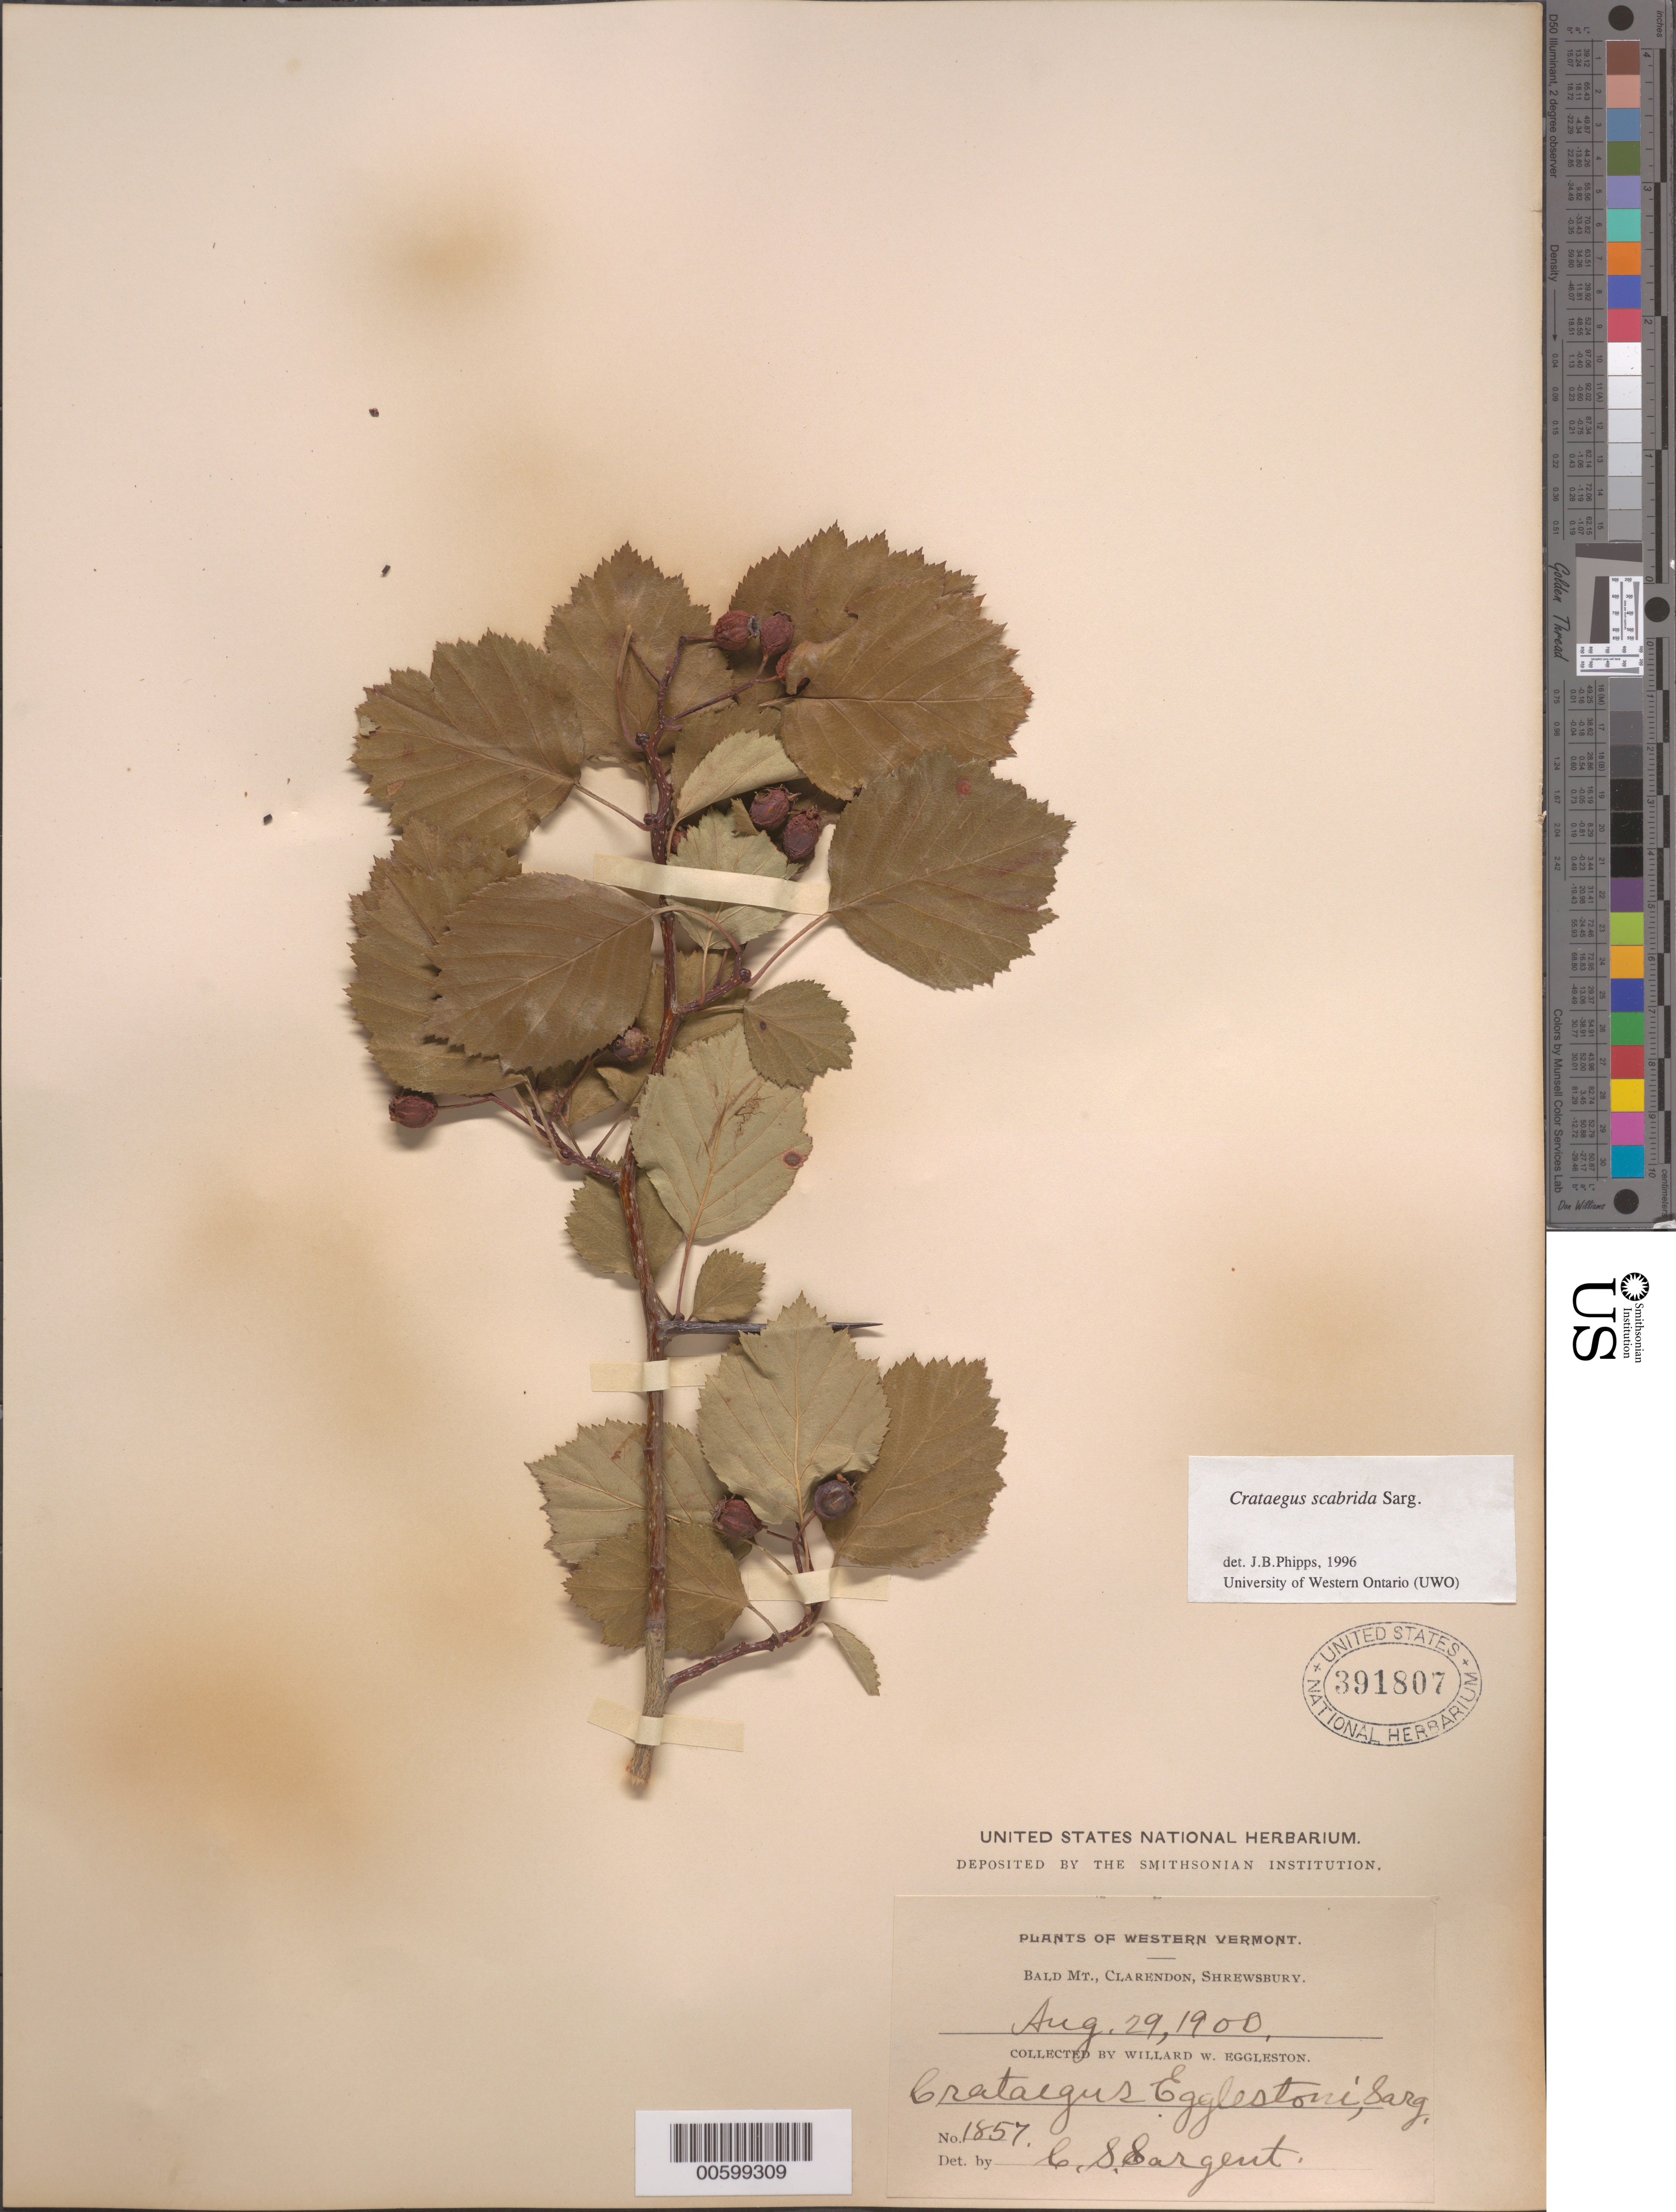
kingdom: Plantae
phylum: Tracheophyta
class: Magnoliopsida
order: Rosales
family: Rosaceae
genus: Crataegus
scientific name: Crataegus scabrida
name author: Sarg.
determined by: Phipps, James B., (UWO), University of Western Ontario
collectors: W. W. Eggleston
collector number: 1857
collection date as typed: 29 Aug 1900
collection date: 1900-08-29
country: United States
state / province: Vermont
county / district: Rutland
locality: Bald Mtn., Clarendon, Shrewsbury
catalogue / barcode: US 391807